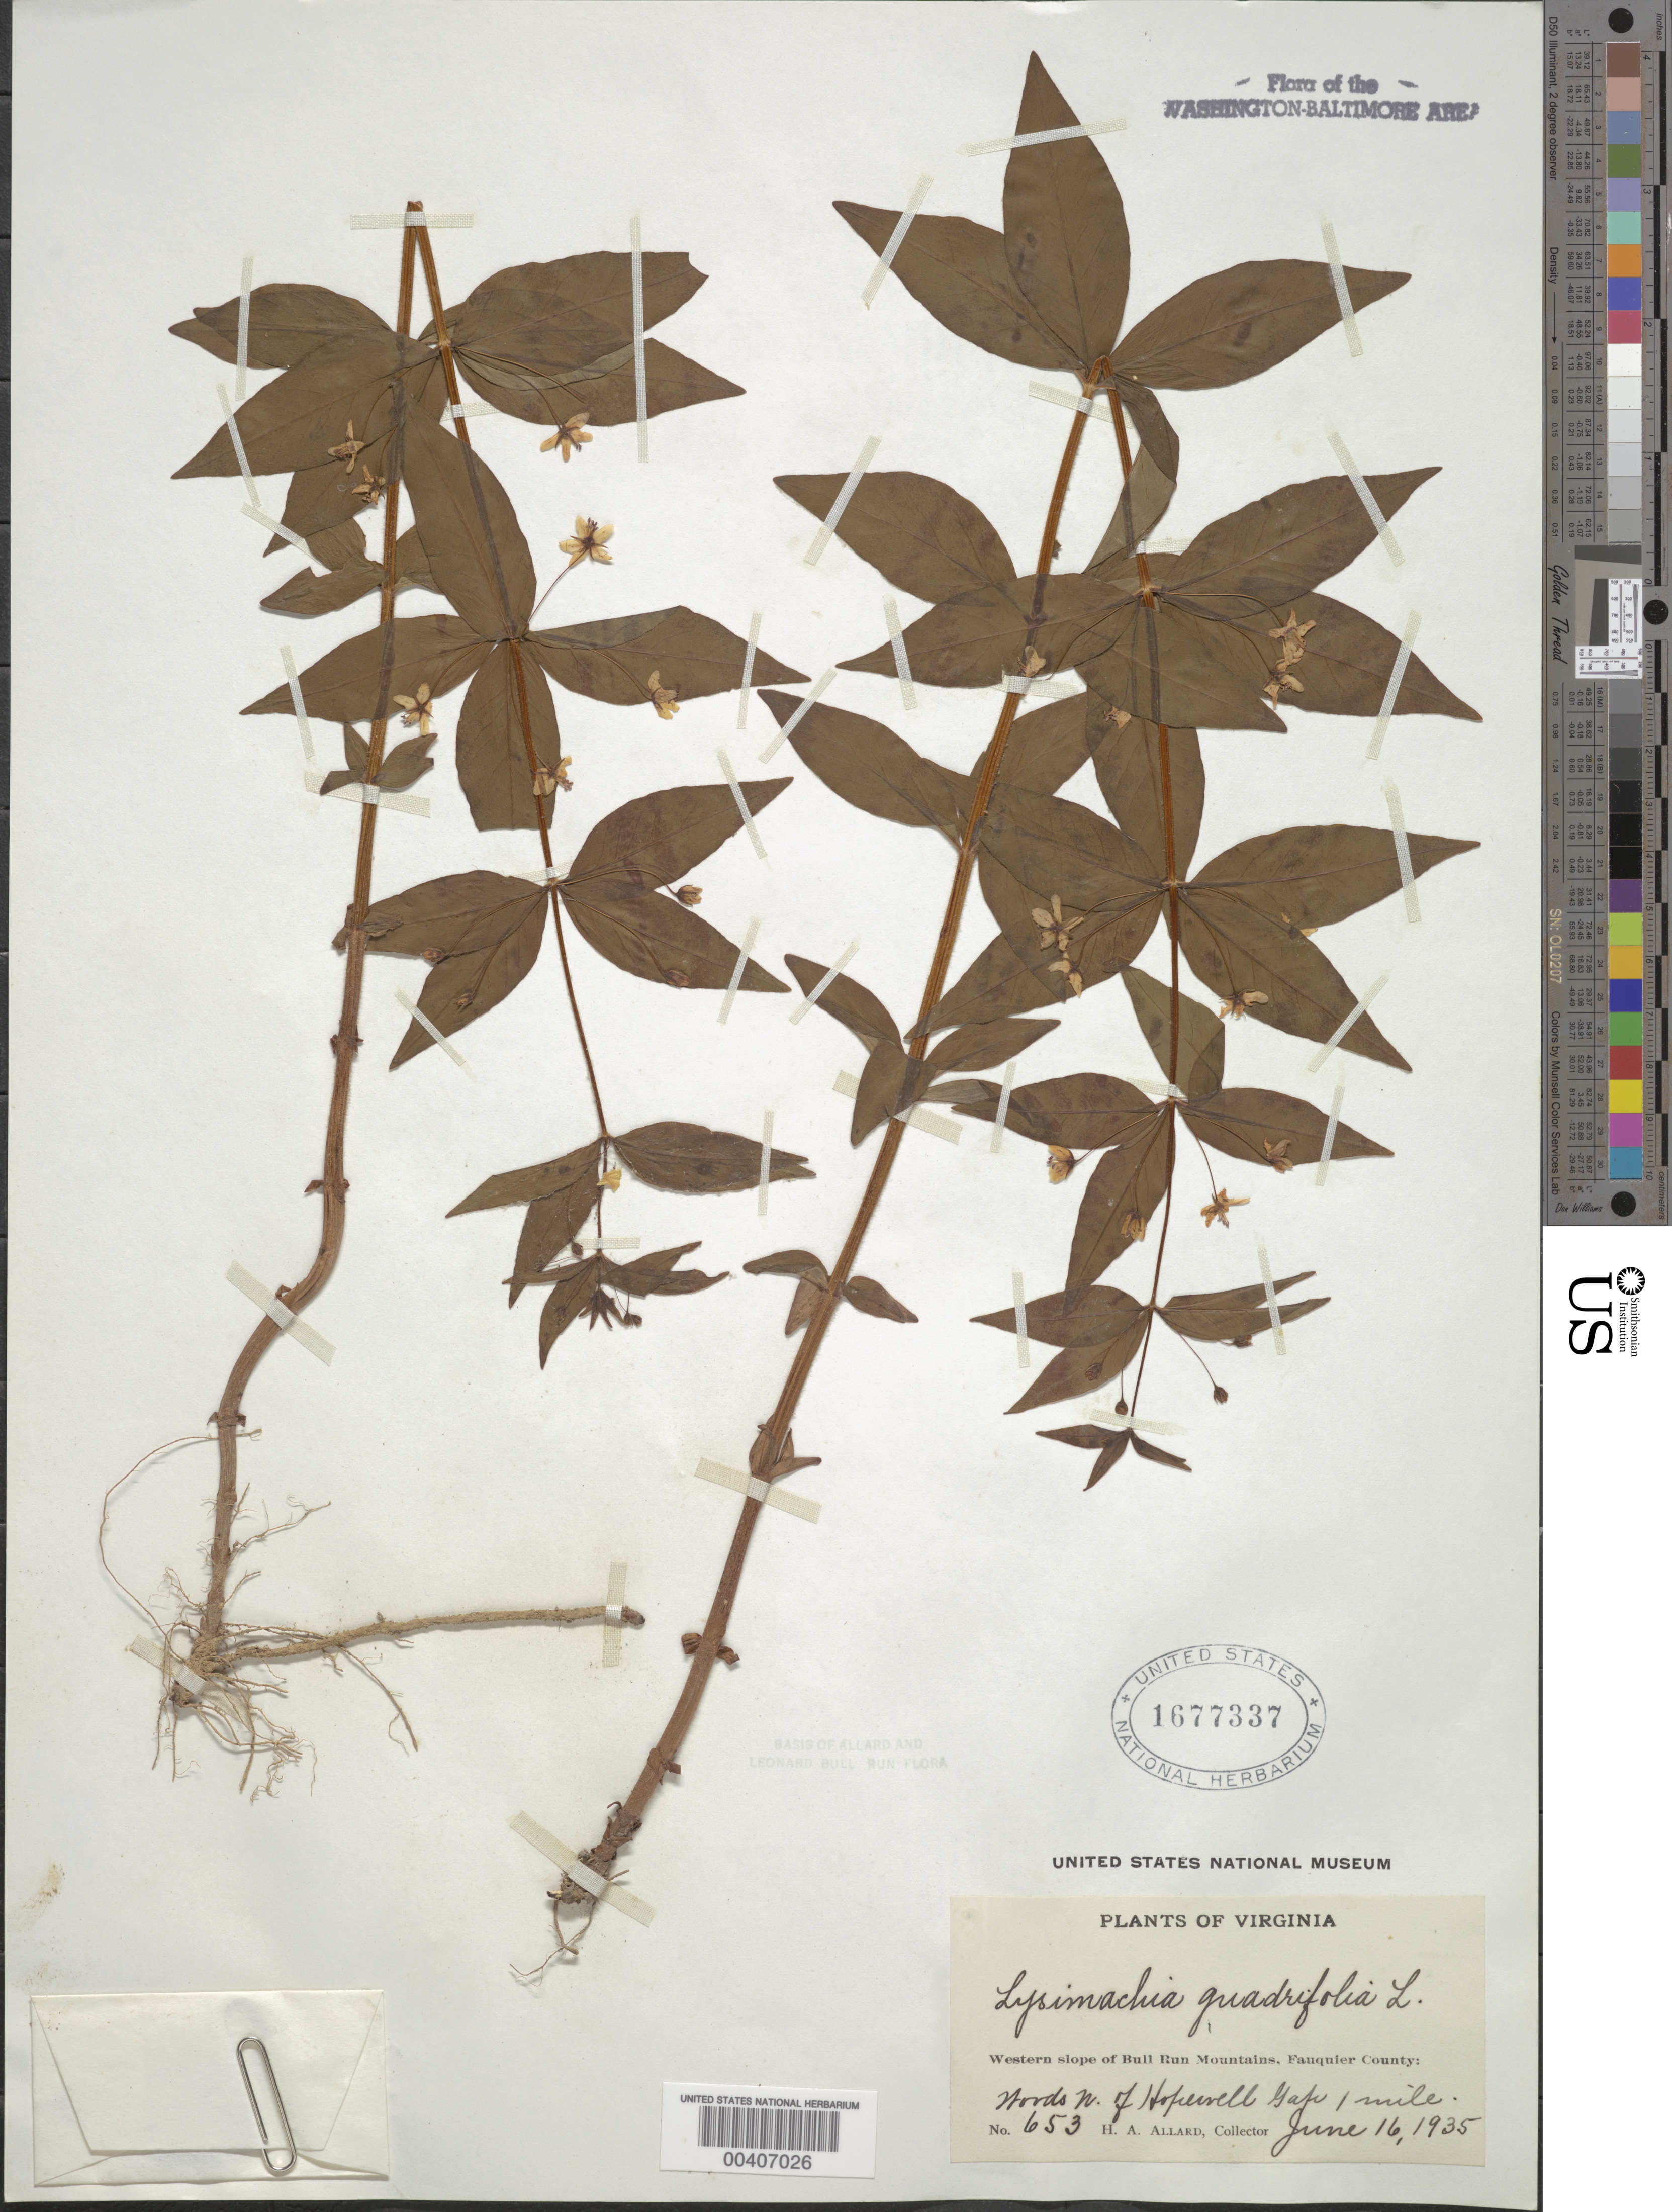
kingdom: Plantae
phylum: Tracheophyta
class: Magnoliopsida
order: Ericales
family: Primulaceae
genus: Lysimachia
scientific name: Lysimachia quadrifolia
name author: L.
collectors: H. A. Allard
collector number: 653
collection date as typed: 16 Jun 1935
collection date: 1935-06-16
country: United States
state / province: Virginia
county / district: Fauquier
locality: North of Hopewell Gap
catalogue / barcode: US 1677337